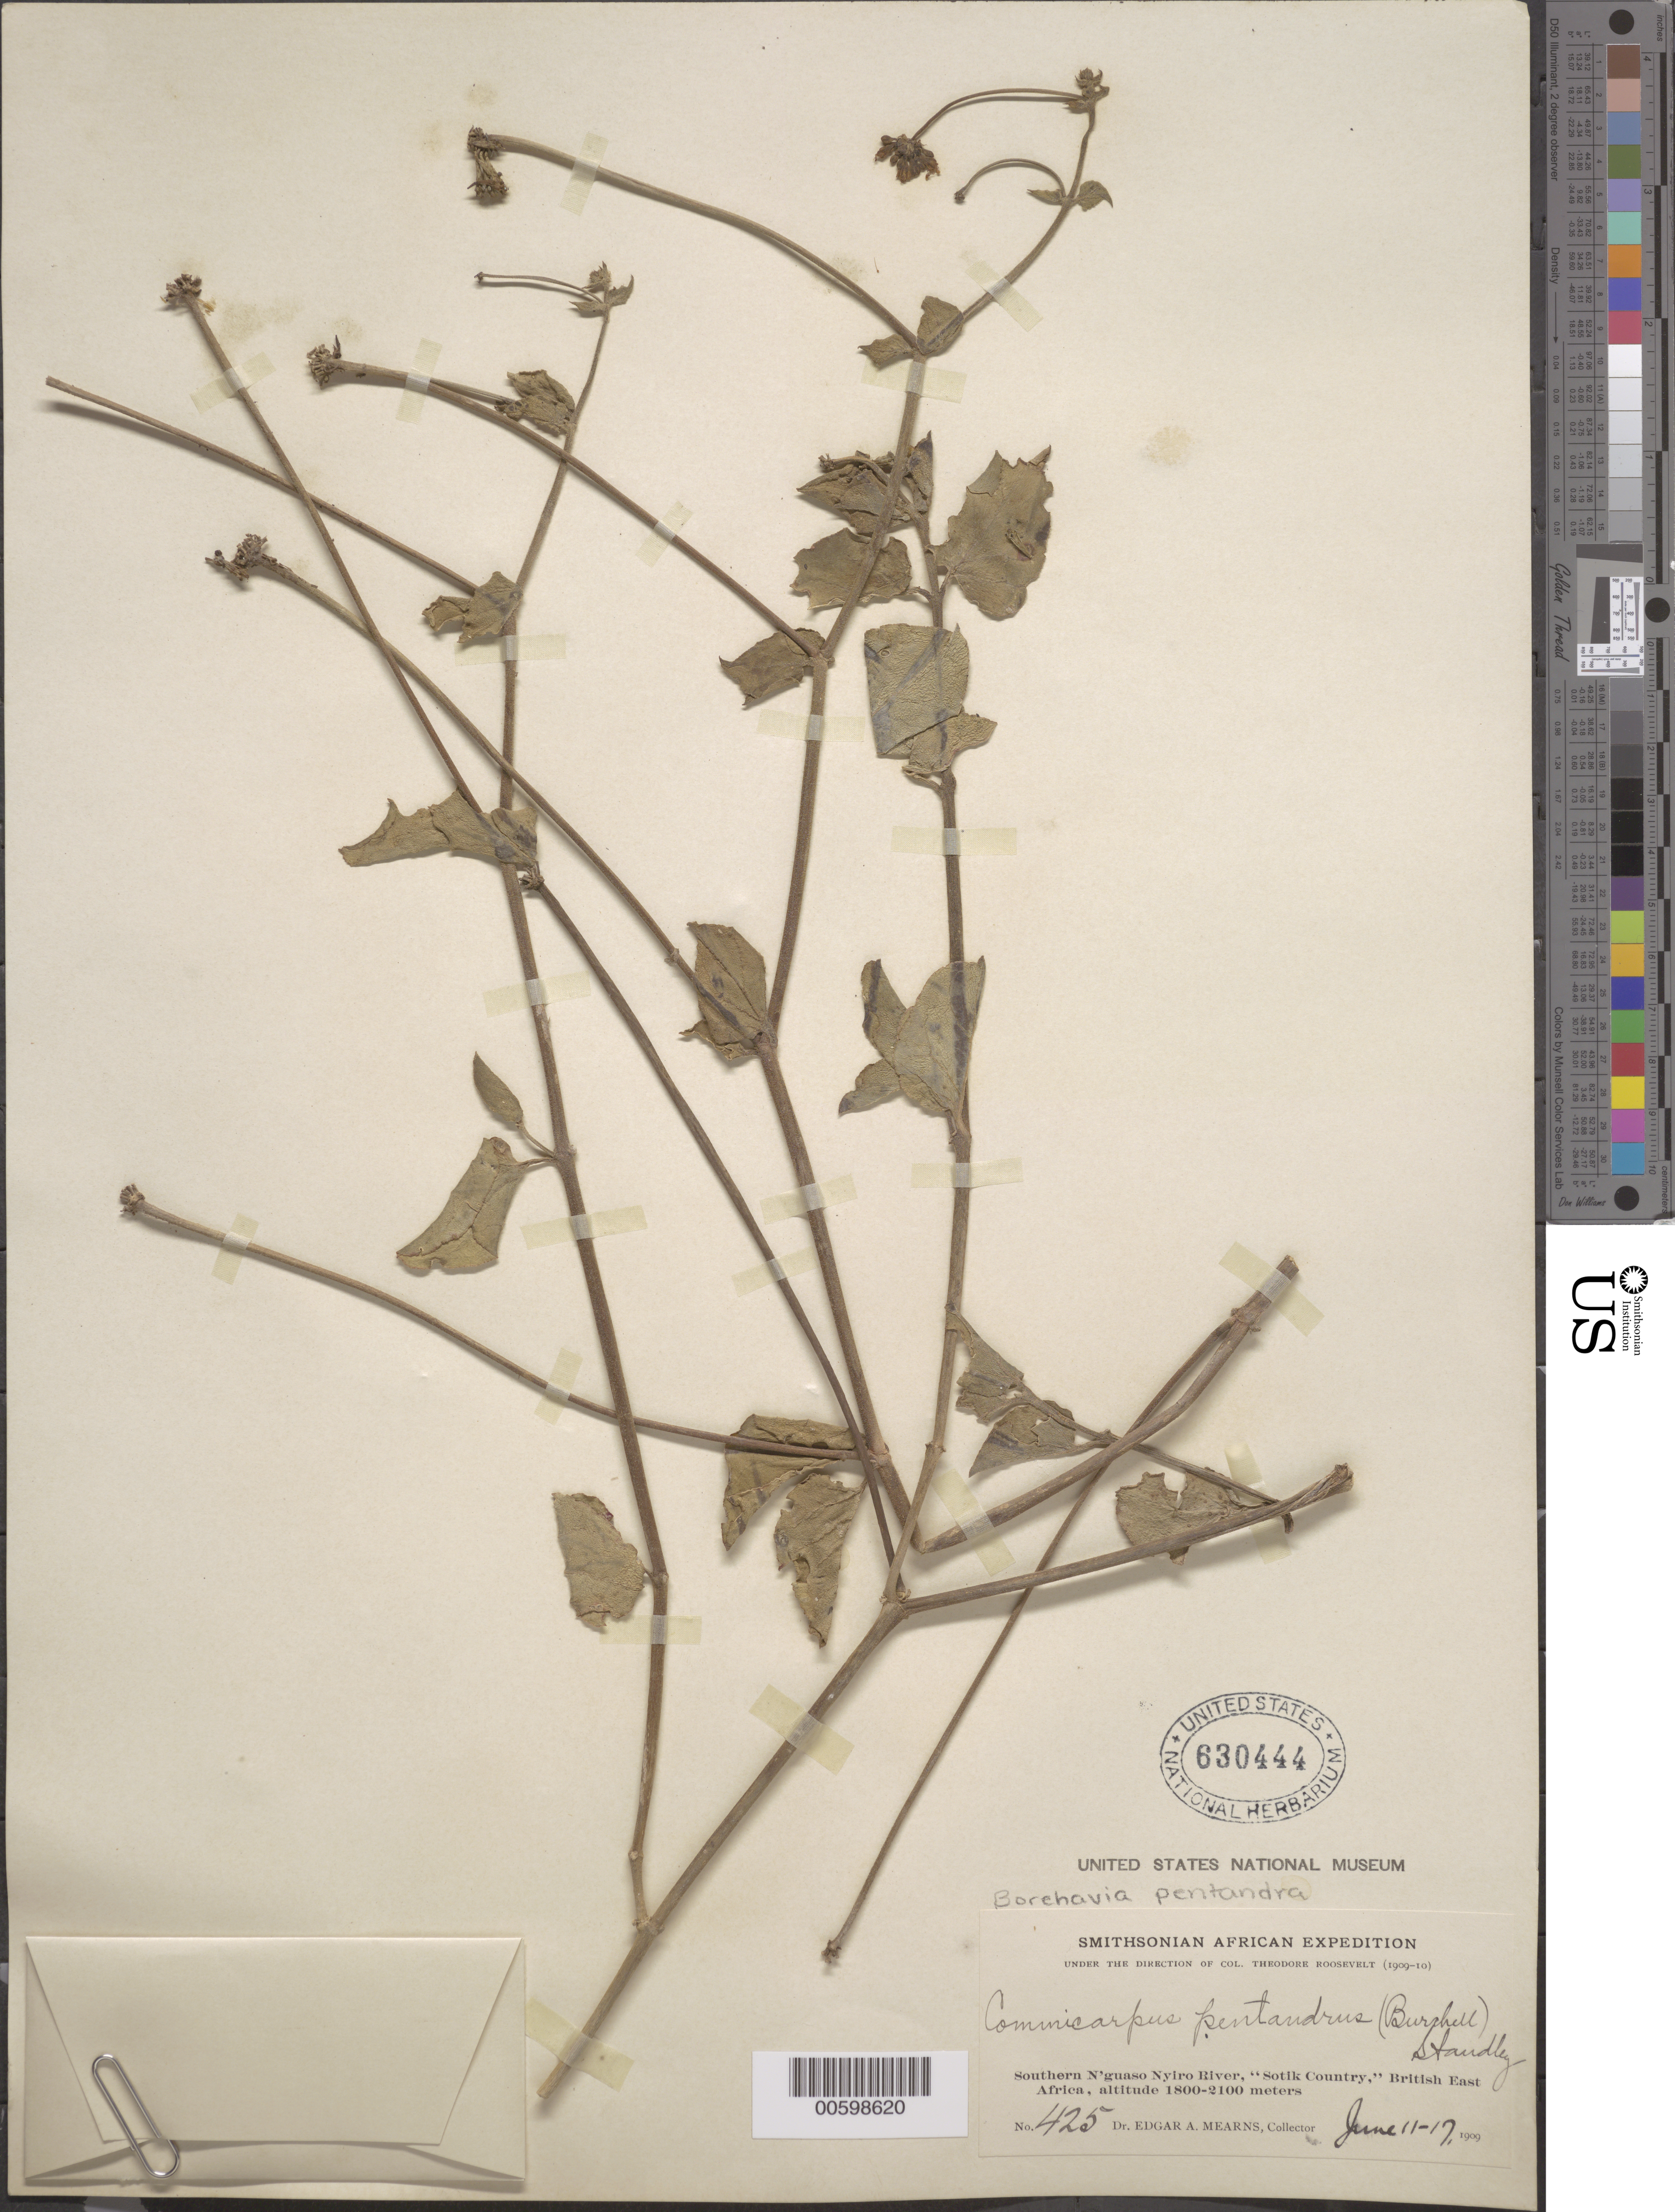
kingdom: Plantae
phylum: Tracheophyta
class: Magnoliopsida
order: Caryophyllales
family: Nyctaginaceae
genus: Boerhavia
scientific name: Boerhavia pentandra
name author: Burch.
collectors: E. A. Mearns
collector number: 425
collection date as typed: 11 Jun 1909 to 17 Jun 1909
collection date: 1909-06-11/1909-06-17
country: Kenya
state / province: Bomet / Narok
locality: Southern N'guaso Nyiro river "Sotik Country"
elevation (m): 1800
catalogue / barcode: US 630444